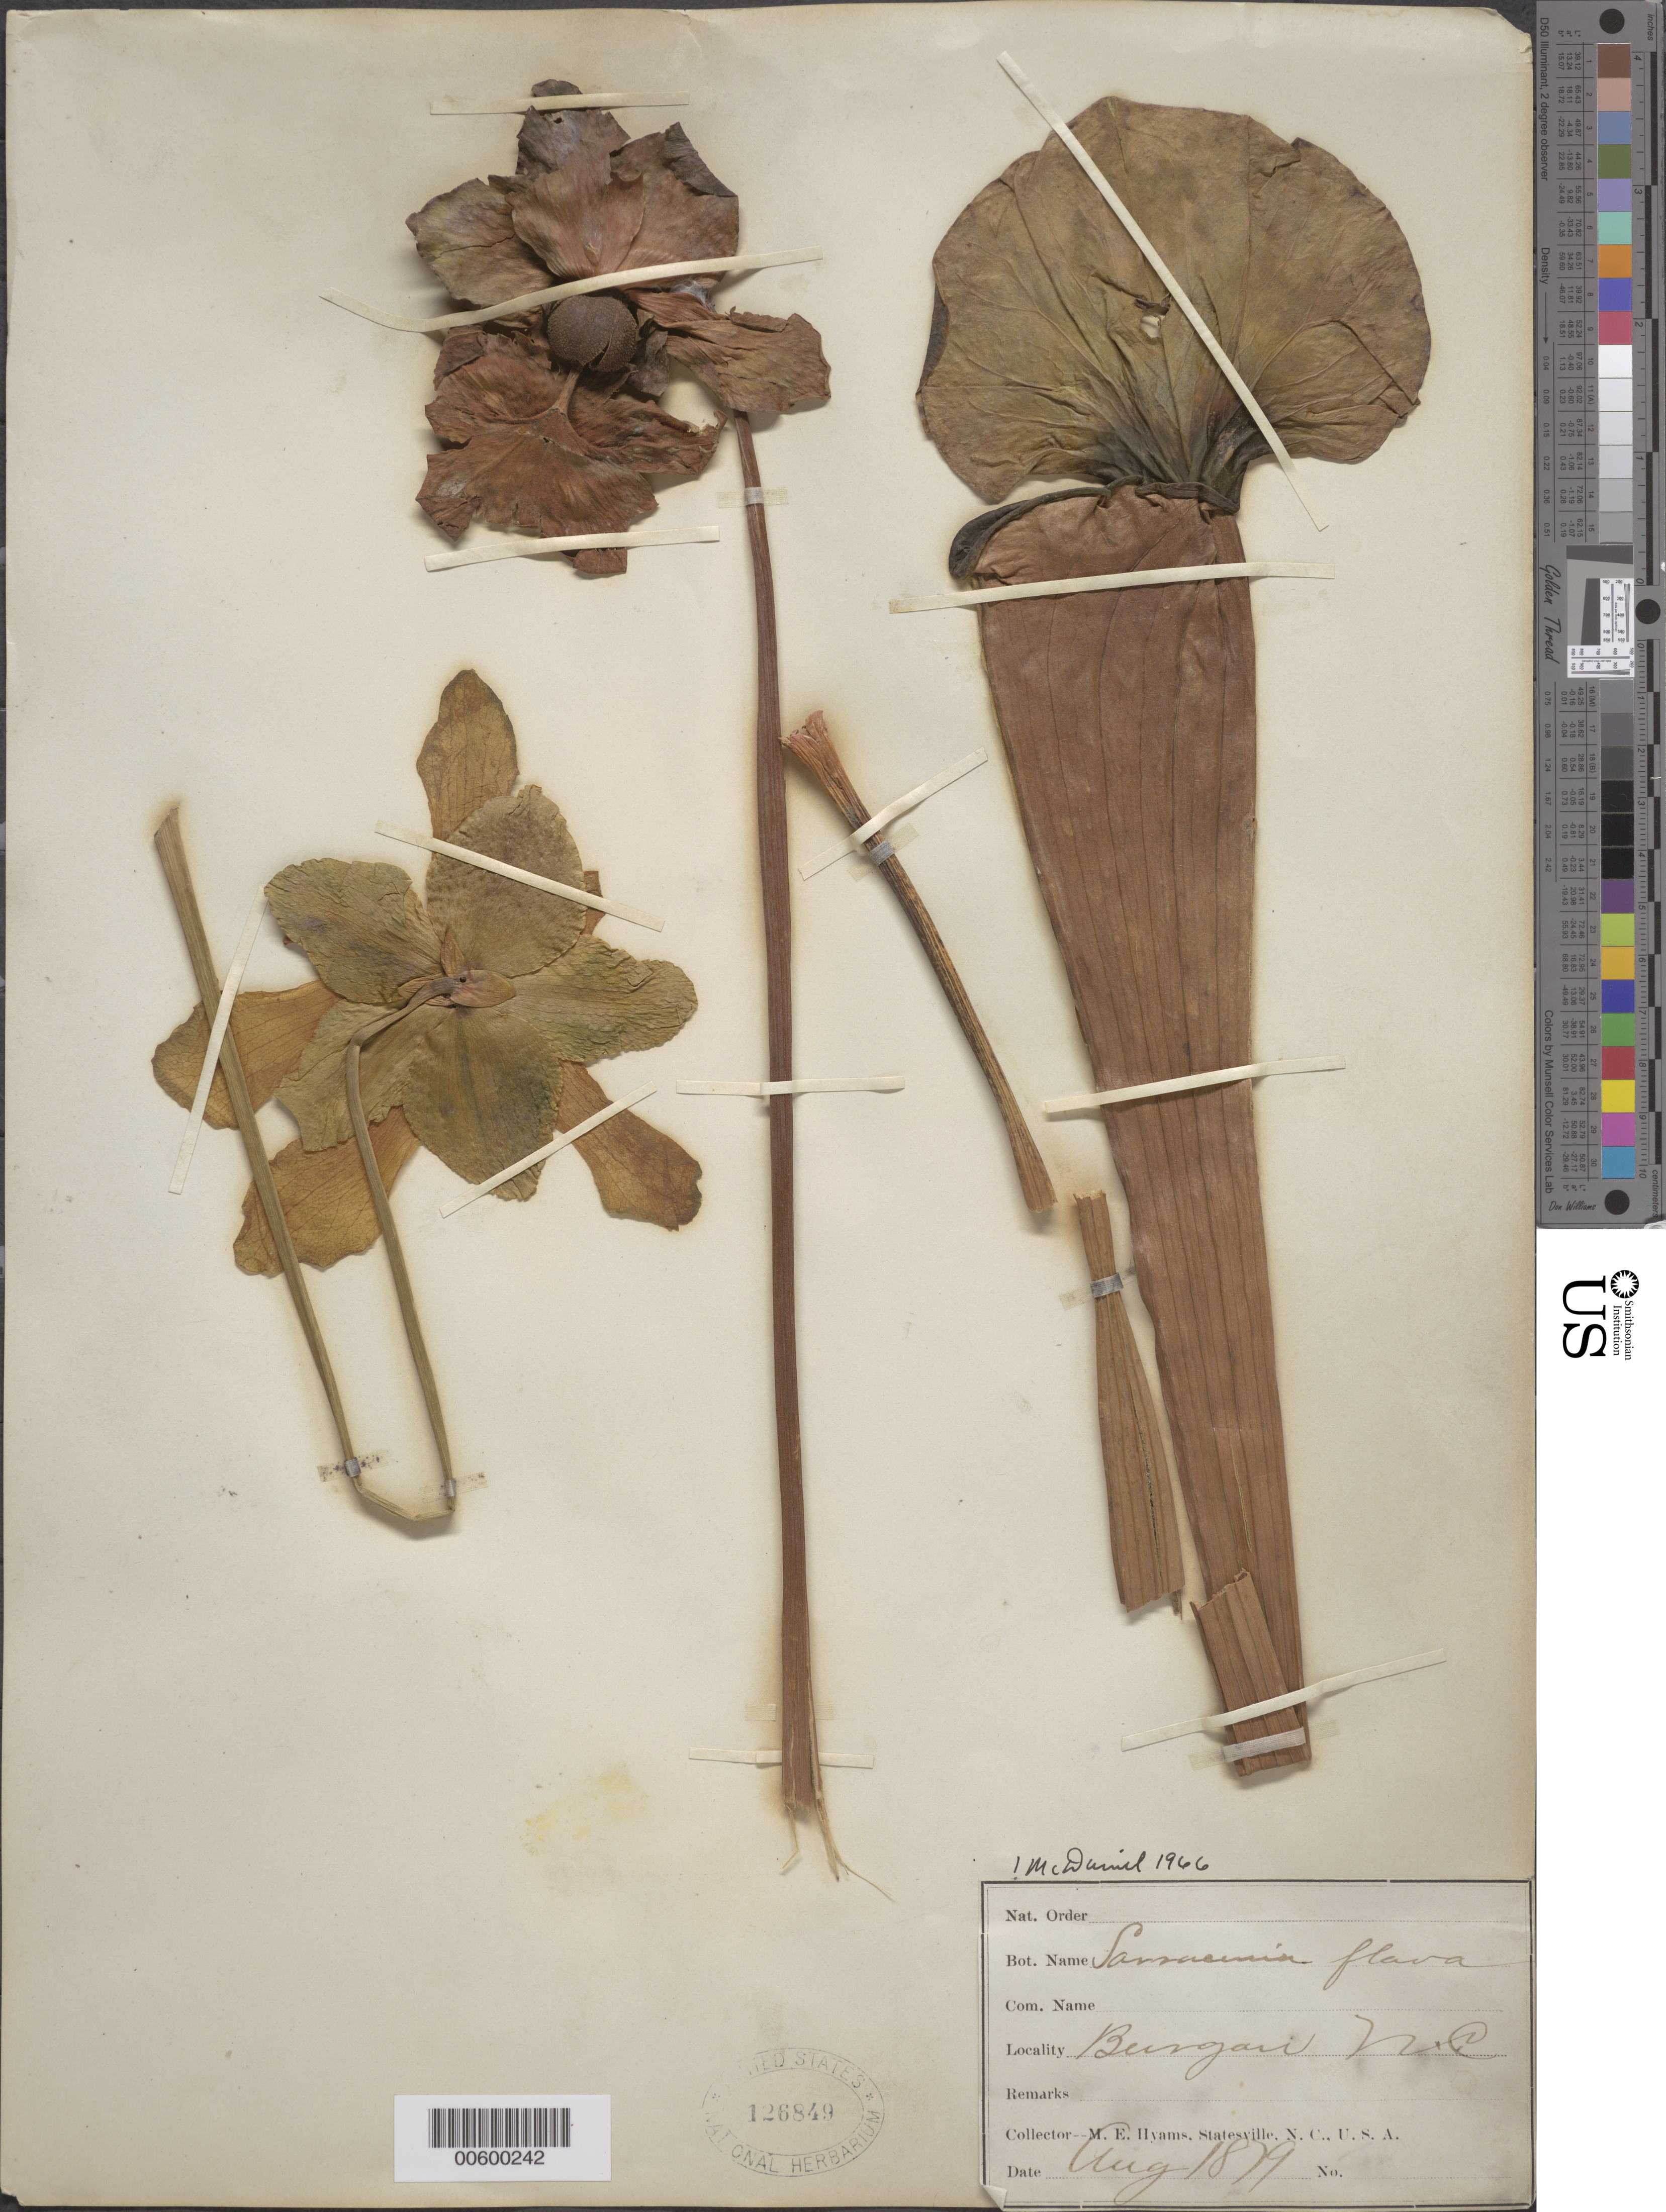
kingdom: Plantae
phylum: Tracheophyta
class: Magnoliopsida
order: Ericales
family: Sarraceniaceae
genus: Sarracenia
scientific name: Sarracenia flava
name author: L.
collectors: M. E. Hyams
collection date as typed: Aug 1879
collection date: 1879-08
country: United States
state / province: North Carolina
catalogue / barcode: US 126849